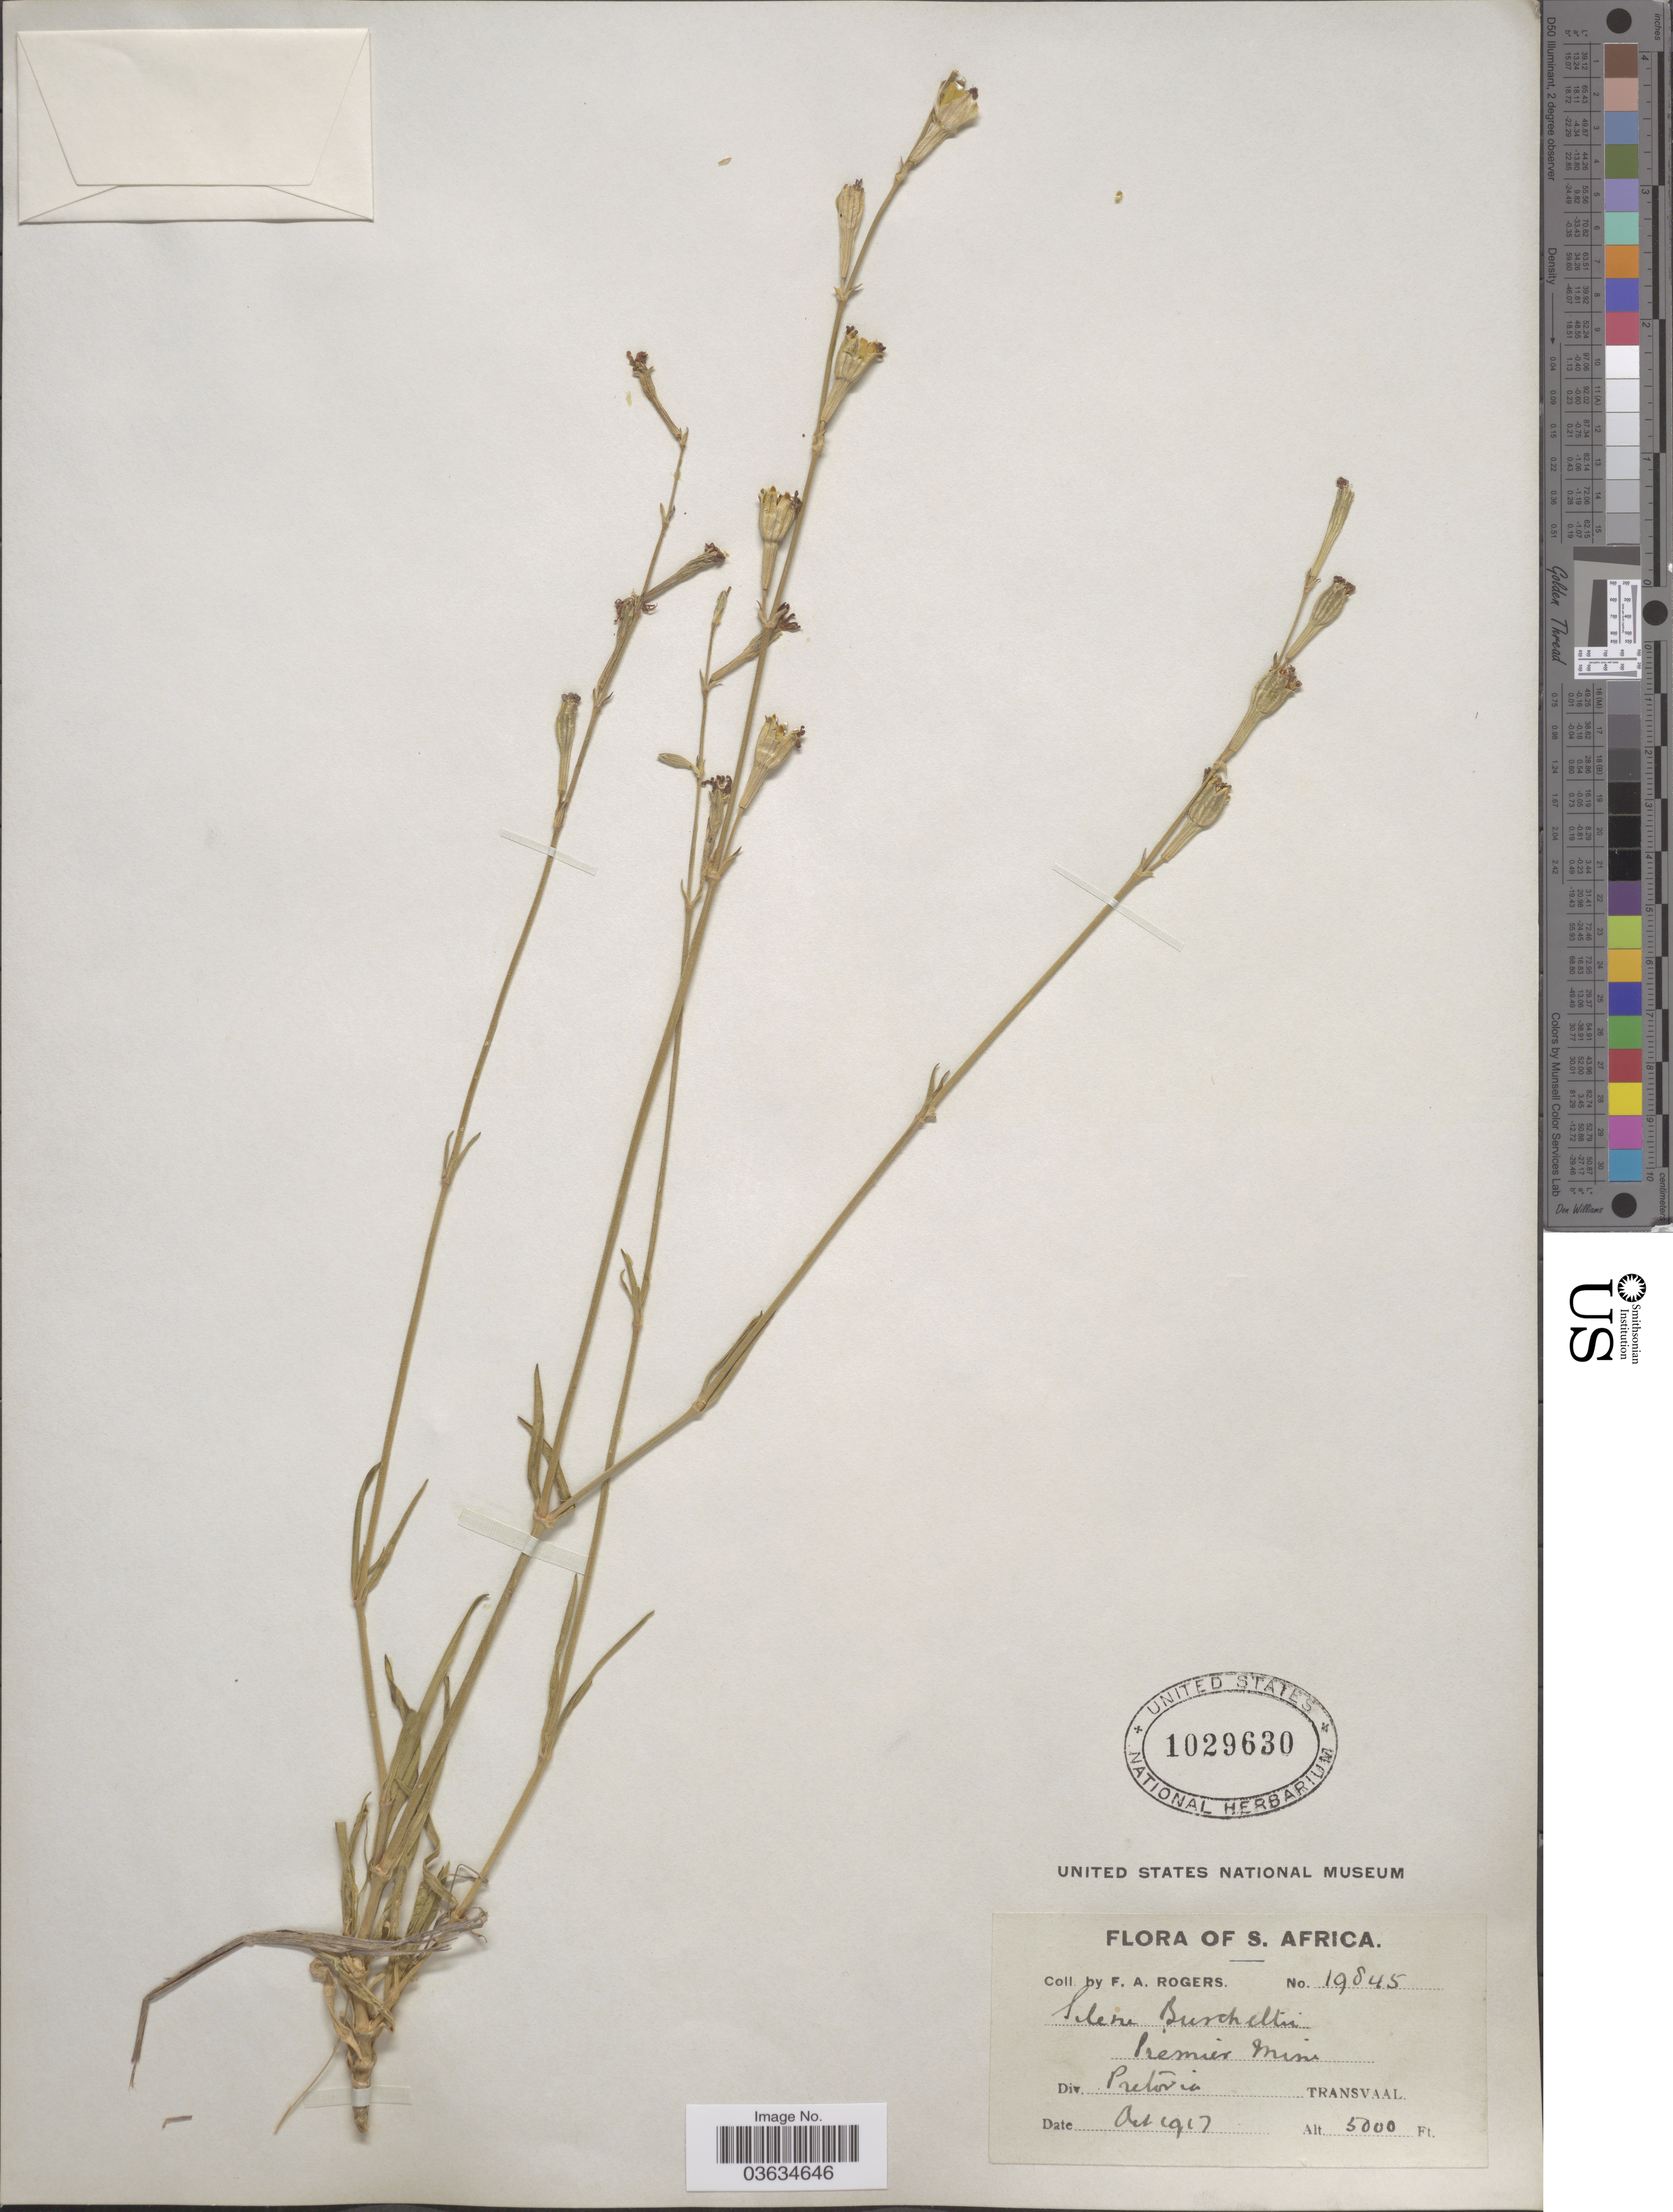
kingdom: Plantae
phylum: Tracheophyta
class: Magnoliopsida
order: Caryophyllales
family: Caryophyllaceae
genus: Silene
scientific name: Silene burchellii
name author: Otth ex DC.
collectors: F. A. Rogers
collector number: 19845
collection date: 1917-10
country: South Africa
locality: Div. Pretoria. Transvaal.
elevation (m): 1524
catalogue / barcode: US 1029630